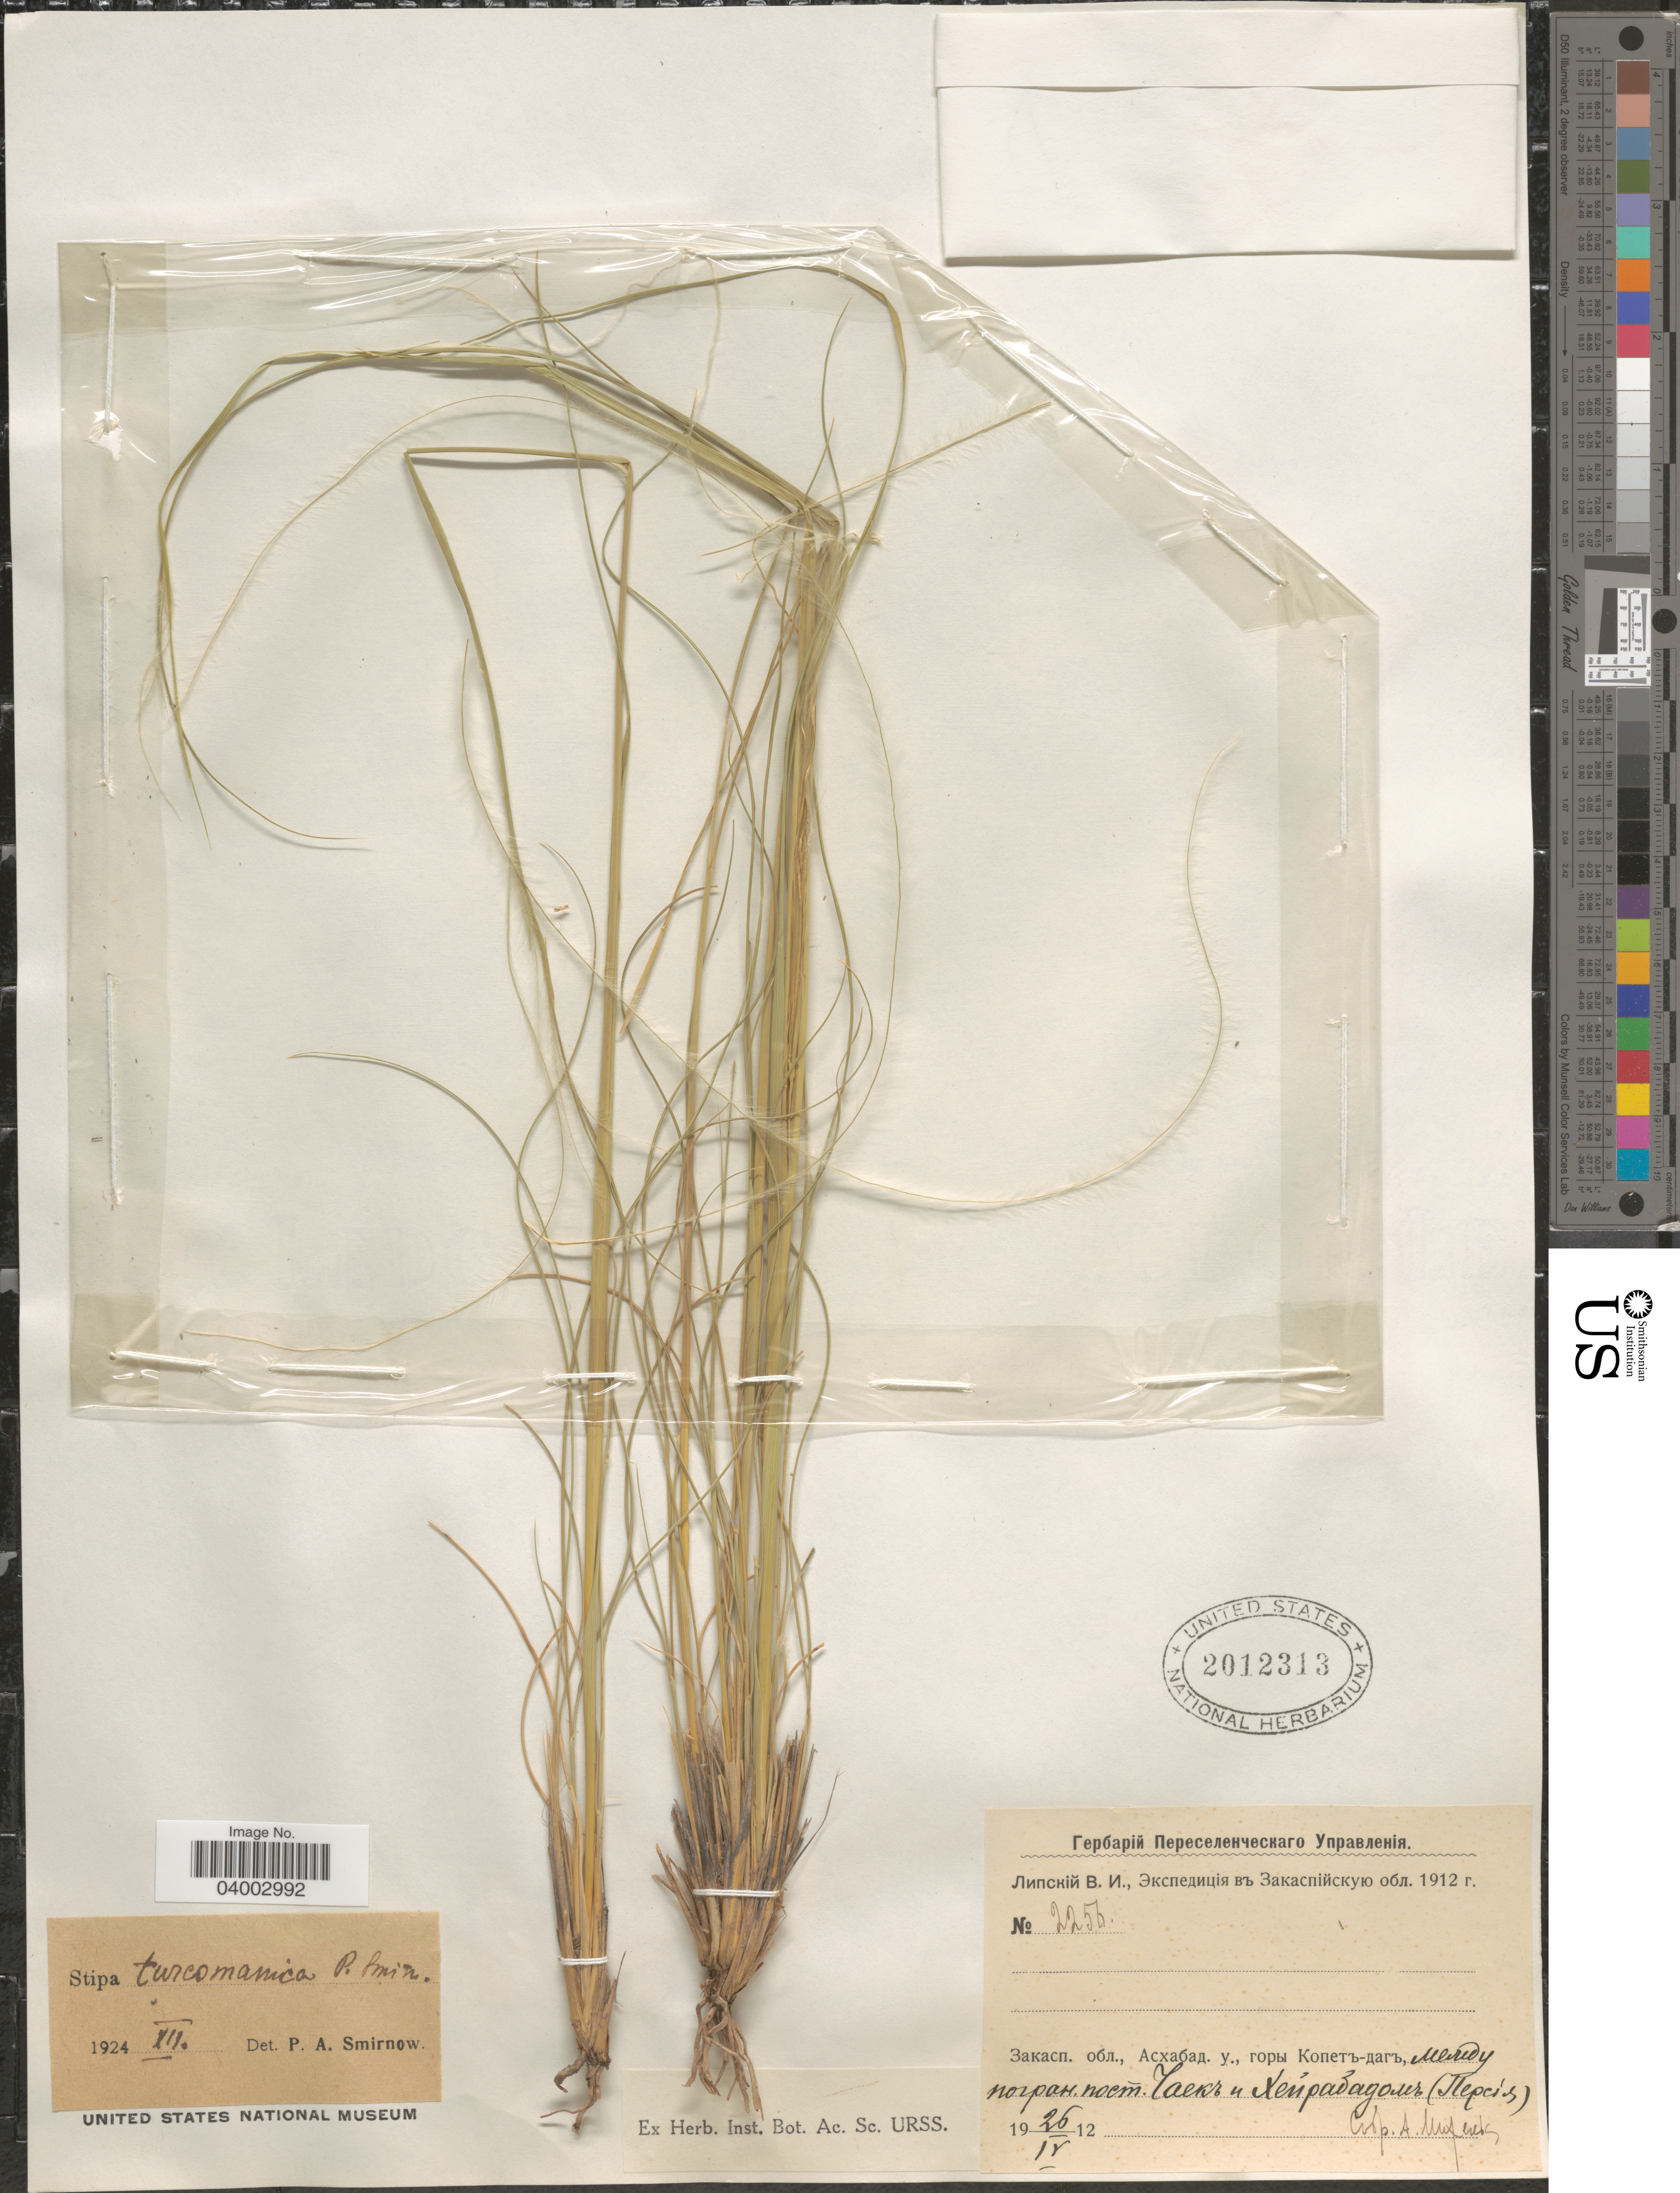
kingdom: Plantae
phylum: Tracheophyta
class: Liliopsida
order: Poales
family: Poaceae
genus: Stipa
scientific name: Stipa turcomanica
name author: P.A. Smirn.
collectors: A. Mikhelson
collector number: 2256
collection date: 1912-04-26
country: Turkmenistan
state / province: Ahal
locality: Kopetdag, between Chayek and Kheyrabad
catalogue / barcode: US 2012313